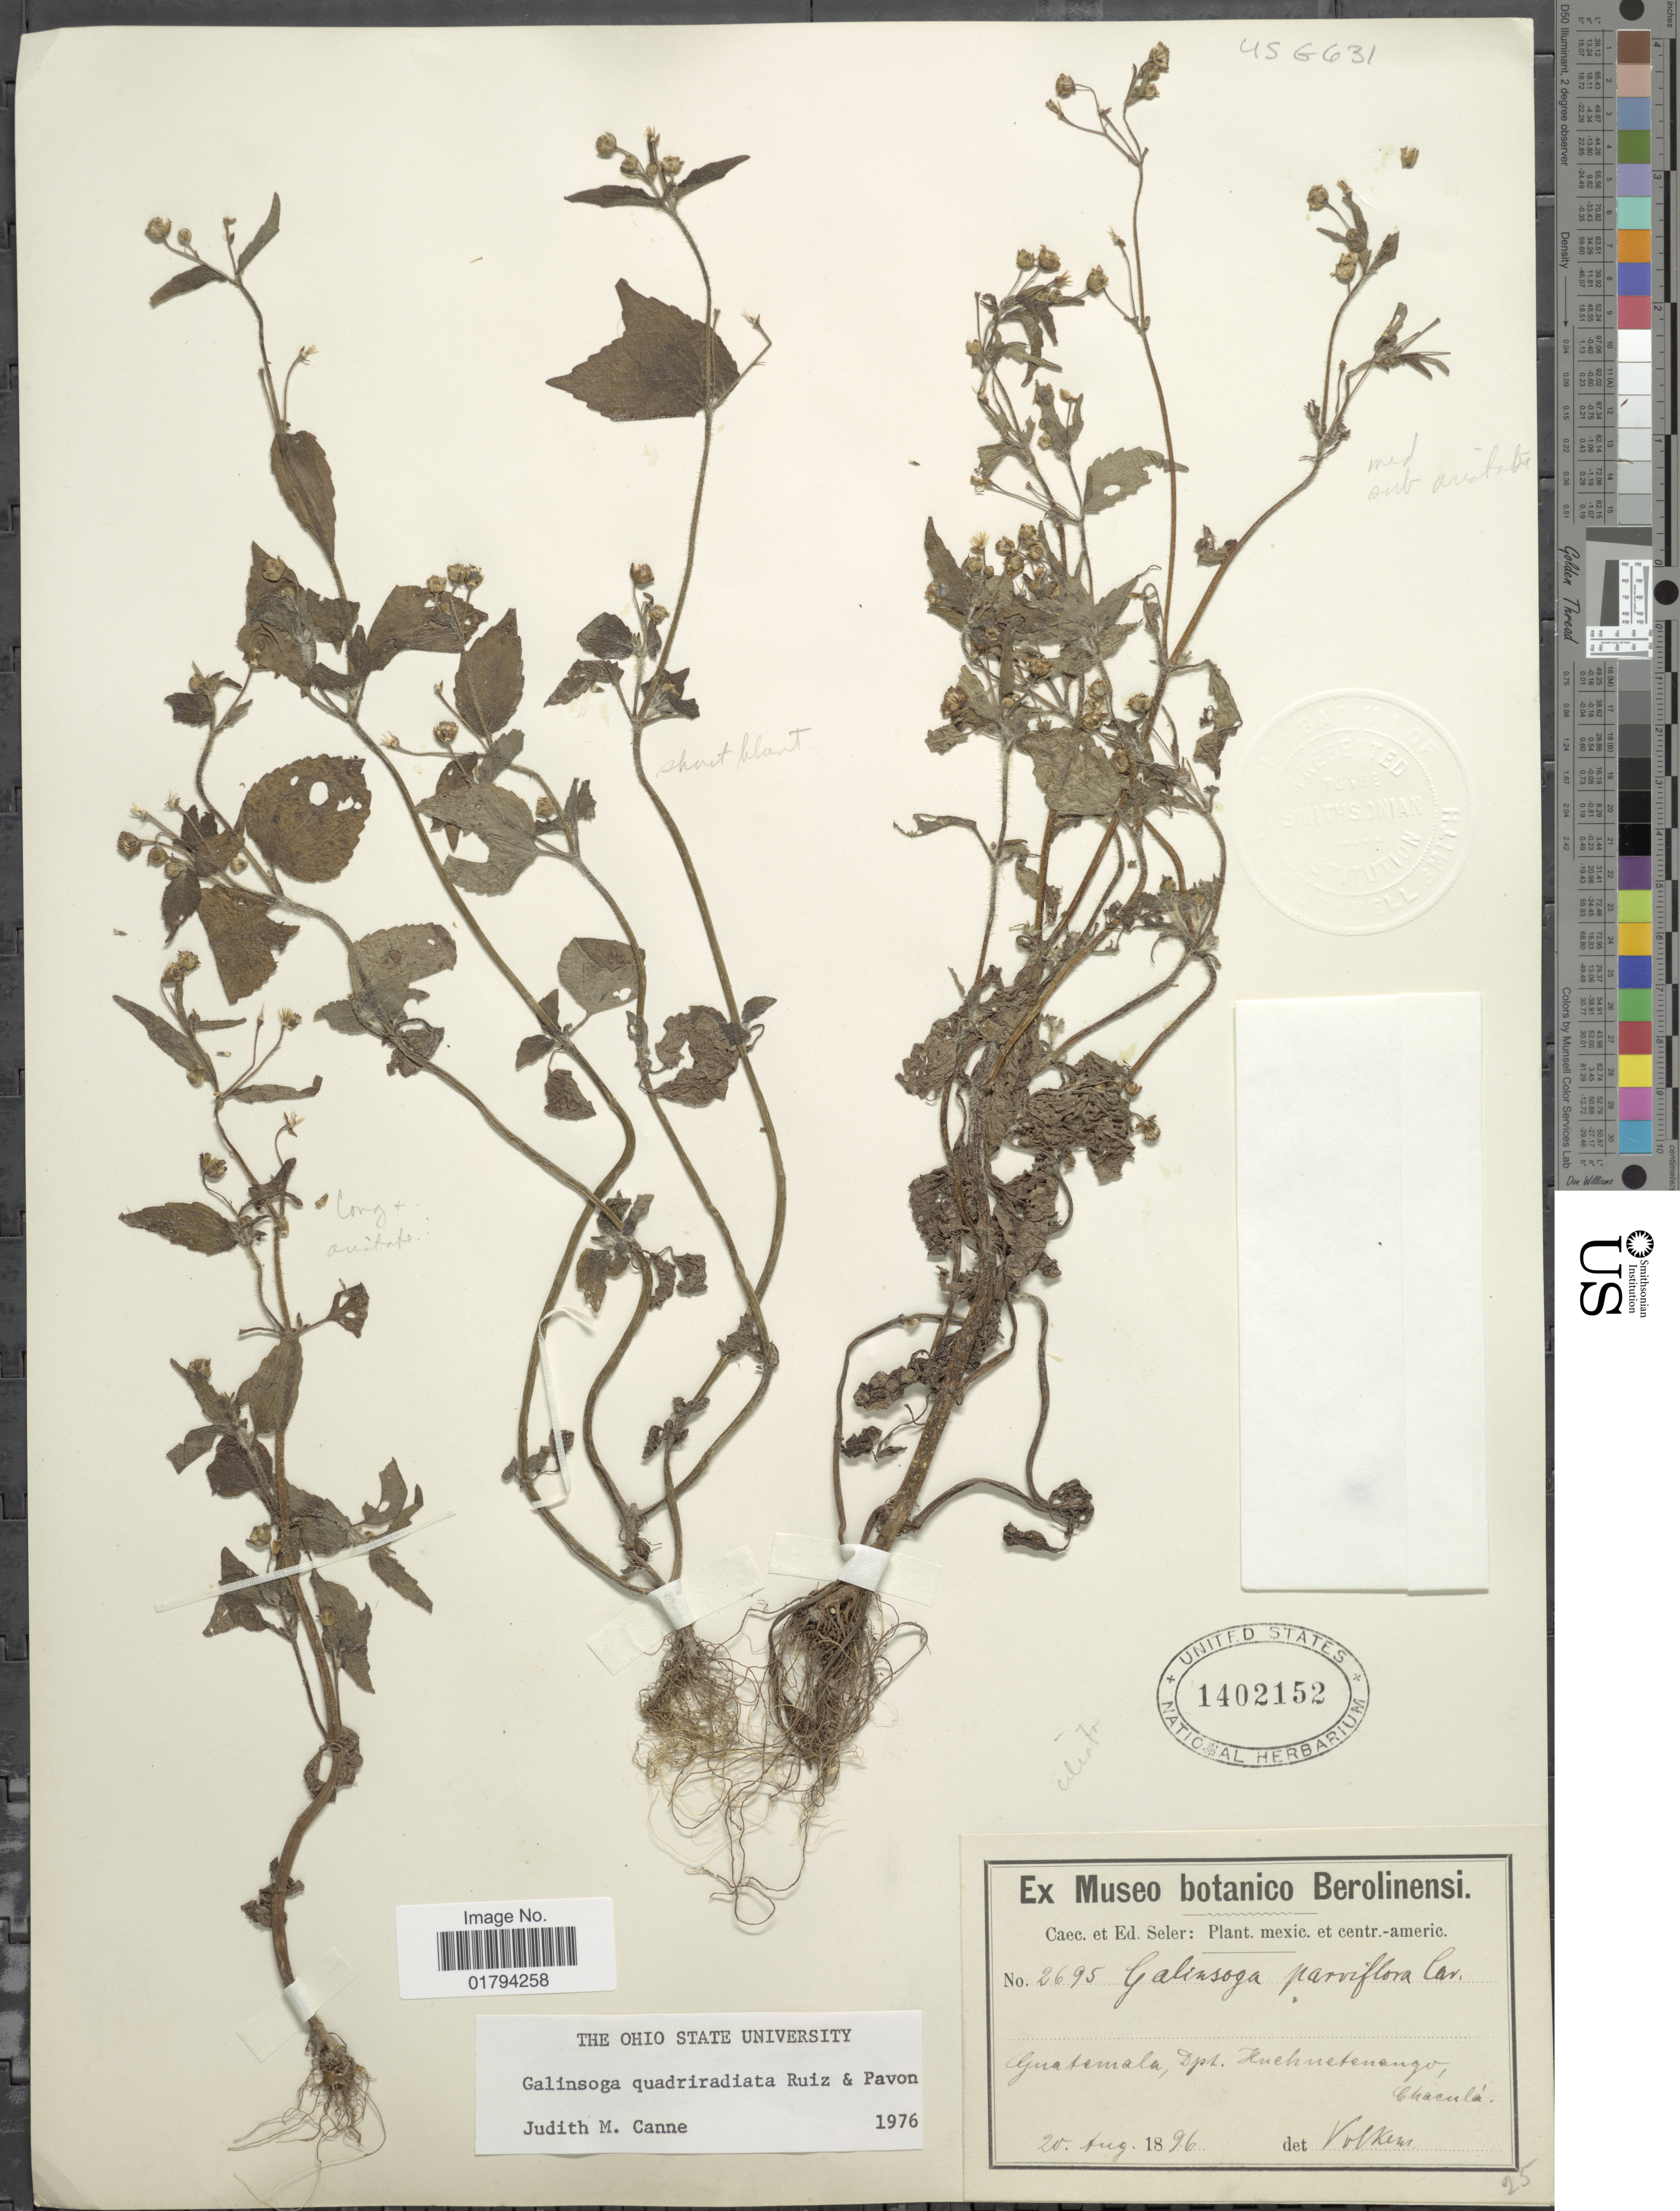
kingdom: Plantae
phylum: Tracheophyta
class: Magnoliopsida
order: Asterales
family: Asteraceae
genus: Galinsoga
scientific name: Galinsoga quadriradiata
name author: Ruiz & Pav.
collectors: ex Caec. et Ed Seler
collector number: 2695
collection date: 1896-08-20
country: Guatemala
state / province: Huehuetenango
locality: Chacula.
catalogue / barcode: US 1402152